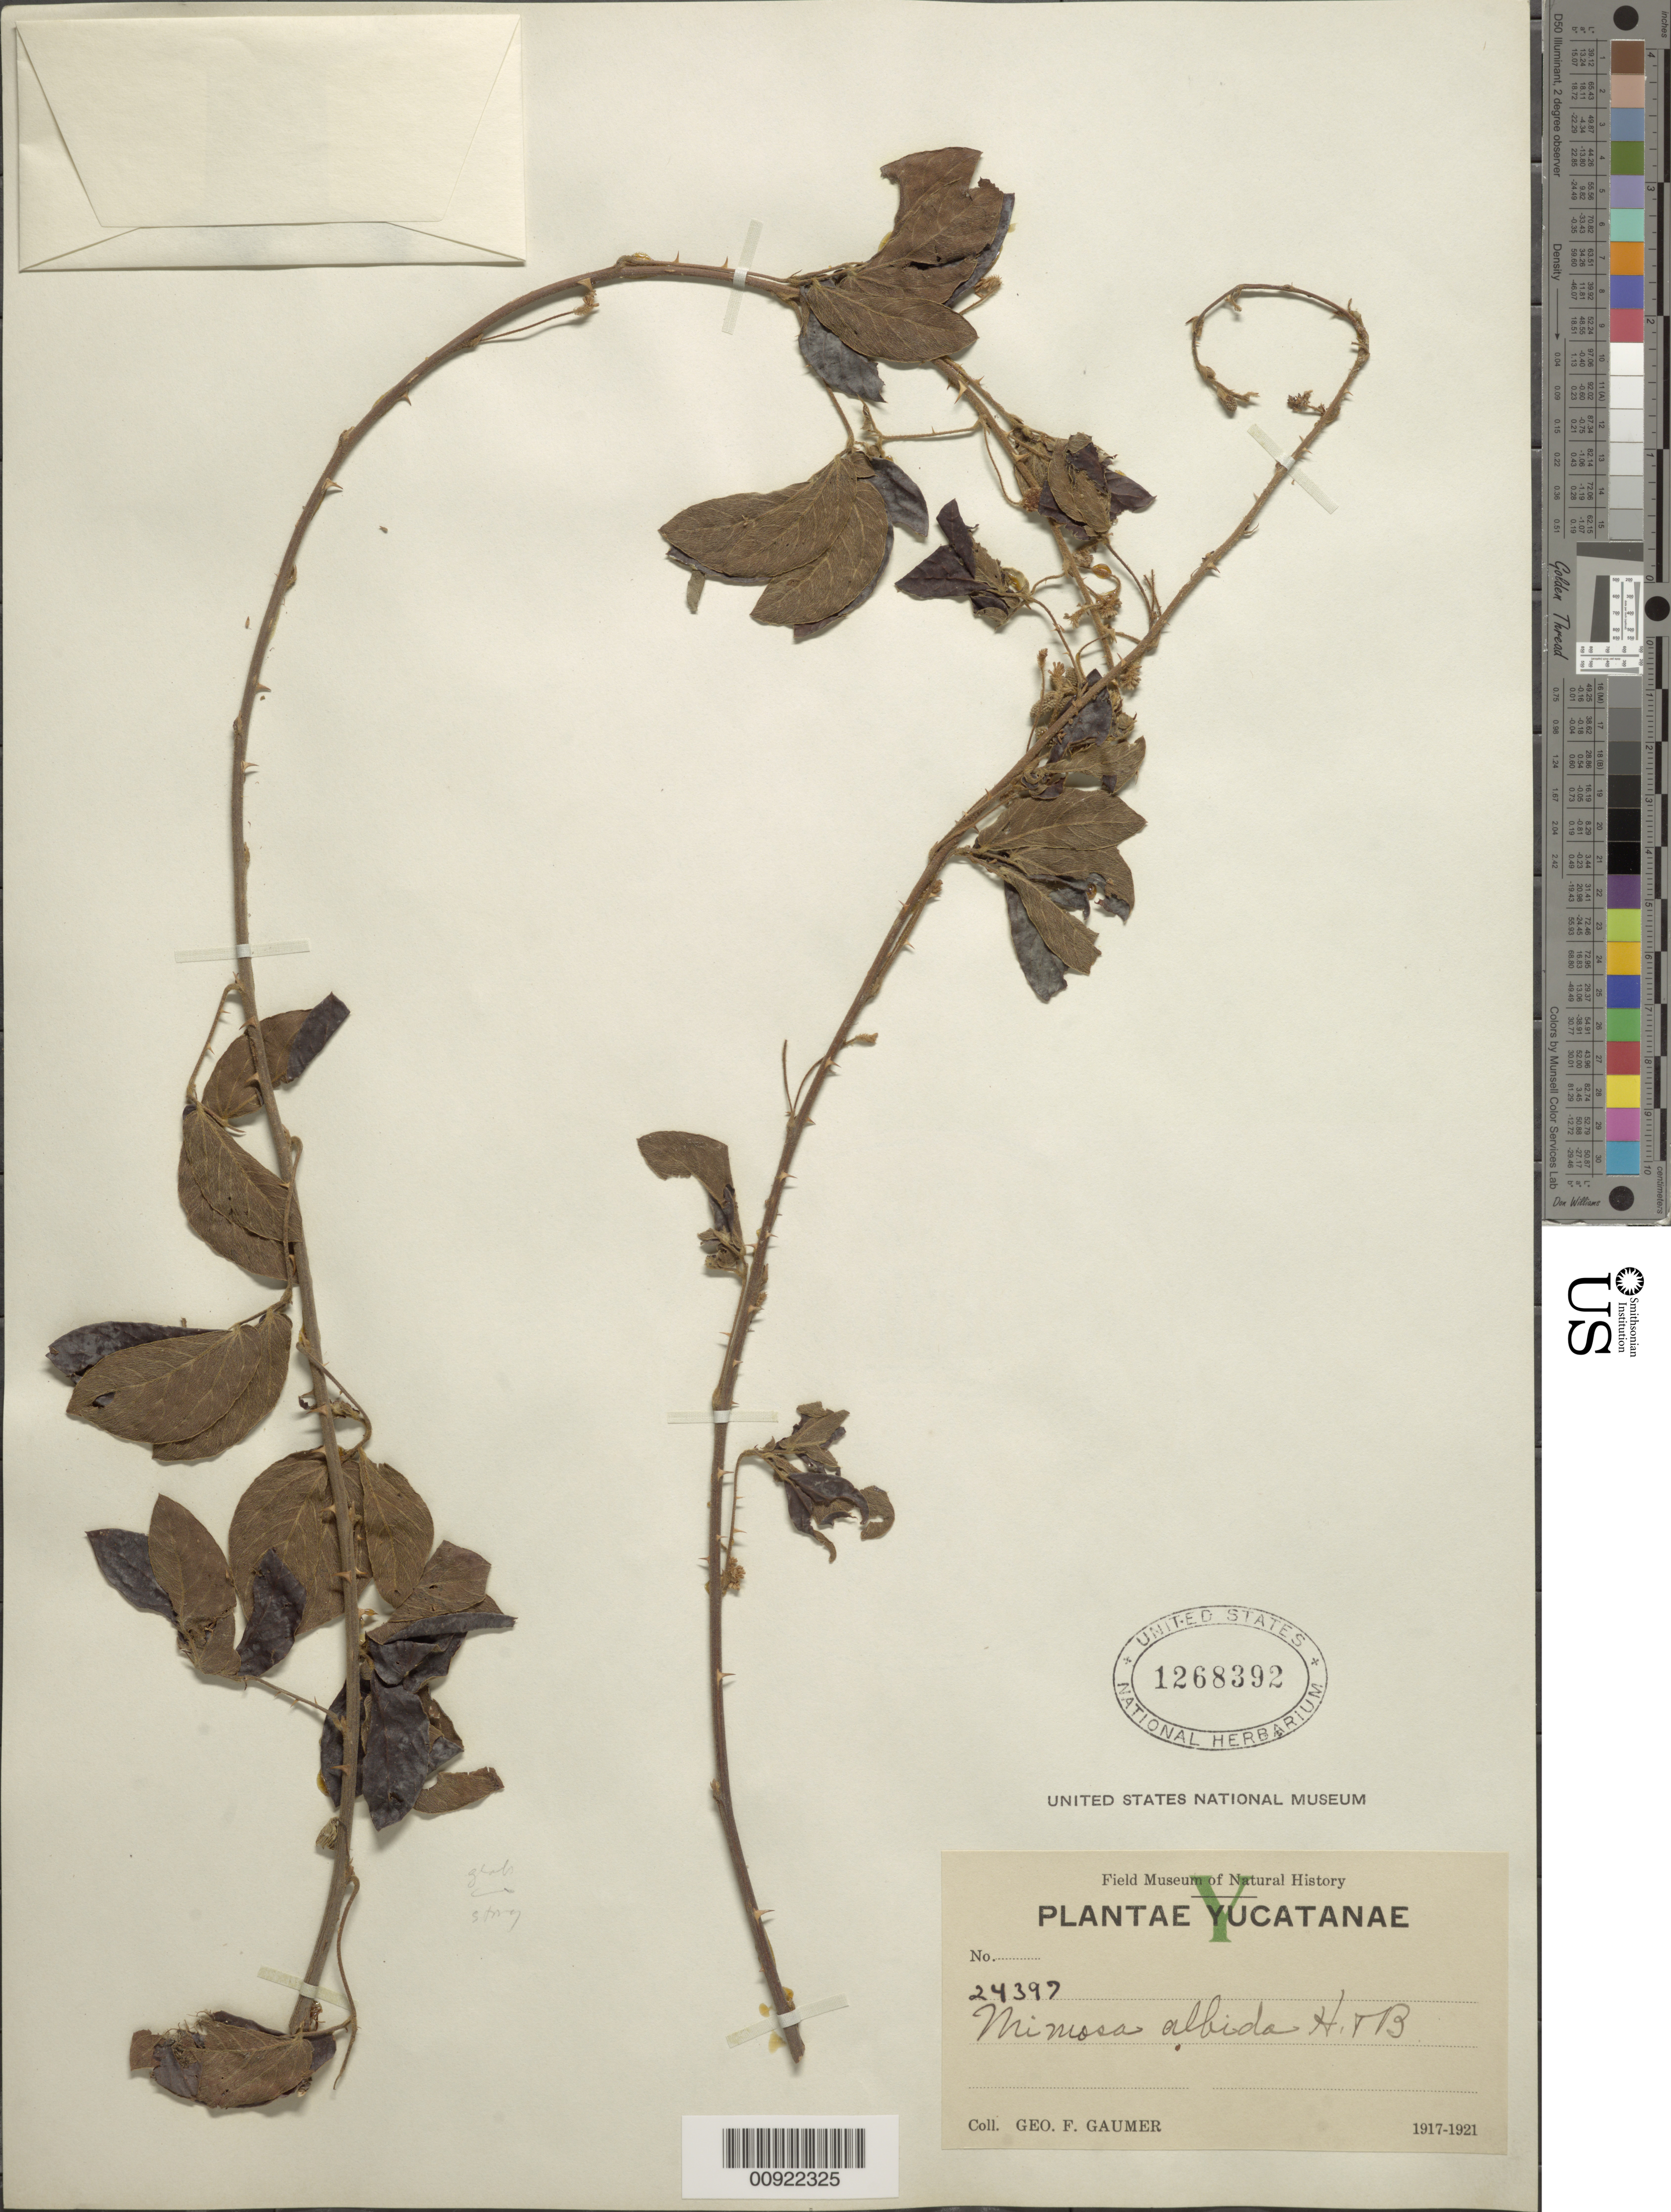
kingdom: Plantae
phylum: Tracheophyta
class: Magnoliopsida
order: Fabales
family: Fabaceae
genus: Mimosa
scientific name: Mimosa albida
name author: Humb. & Bonpl. ex Willd.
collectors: G. F. Gaumer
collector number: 24397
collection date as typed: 1917 to -- --- 1921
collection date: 1917/1921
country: Mexico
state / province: Yucatán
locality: Yucatán.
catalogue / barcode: US 1268392